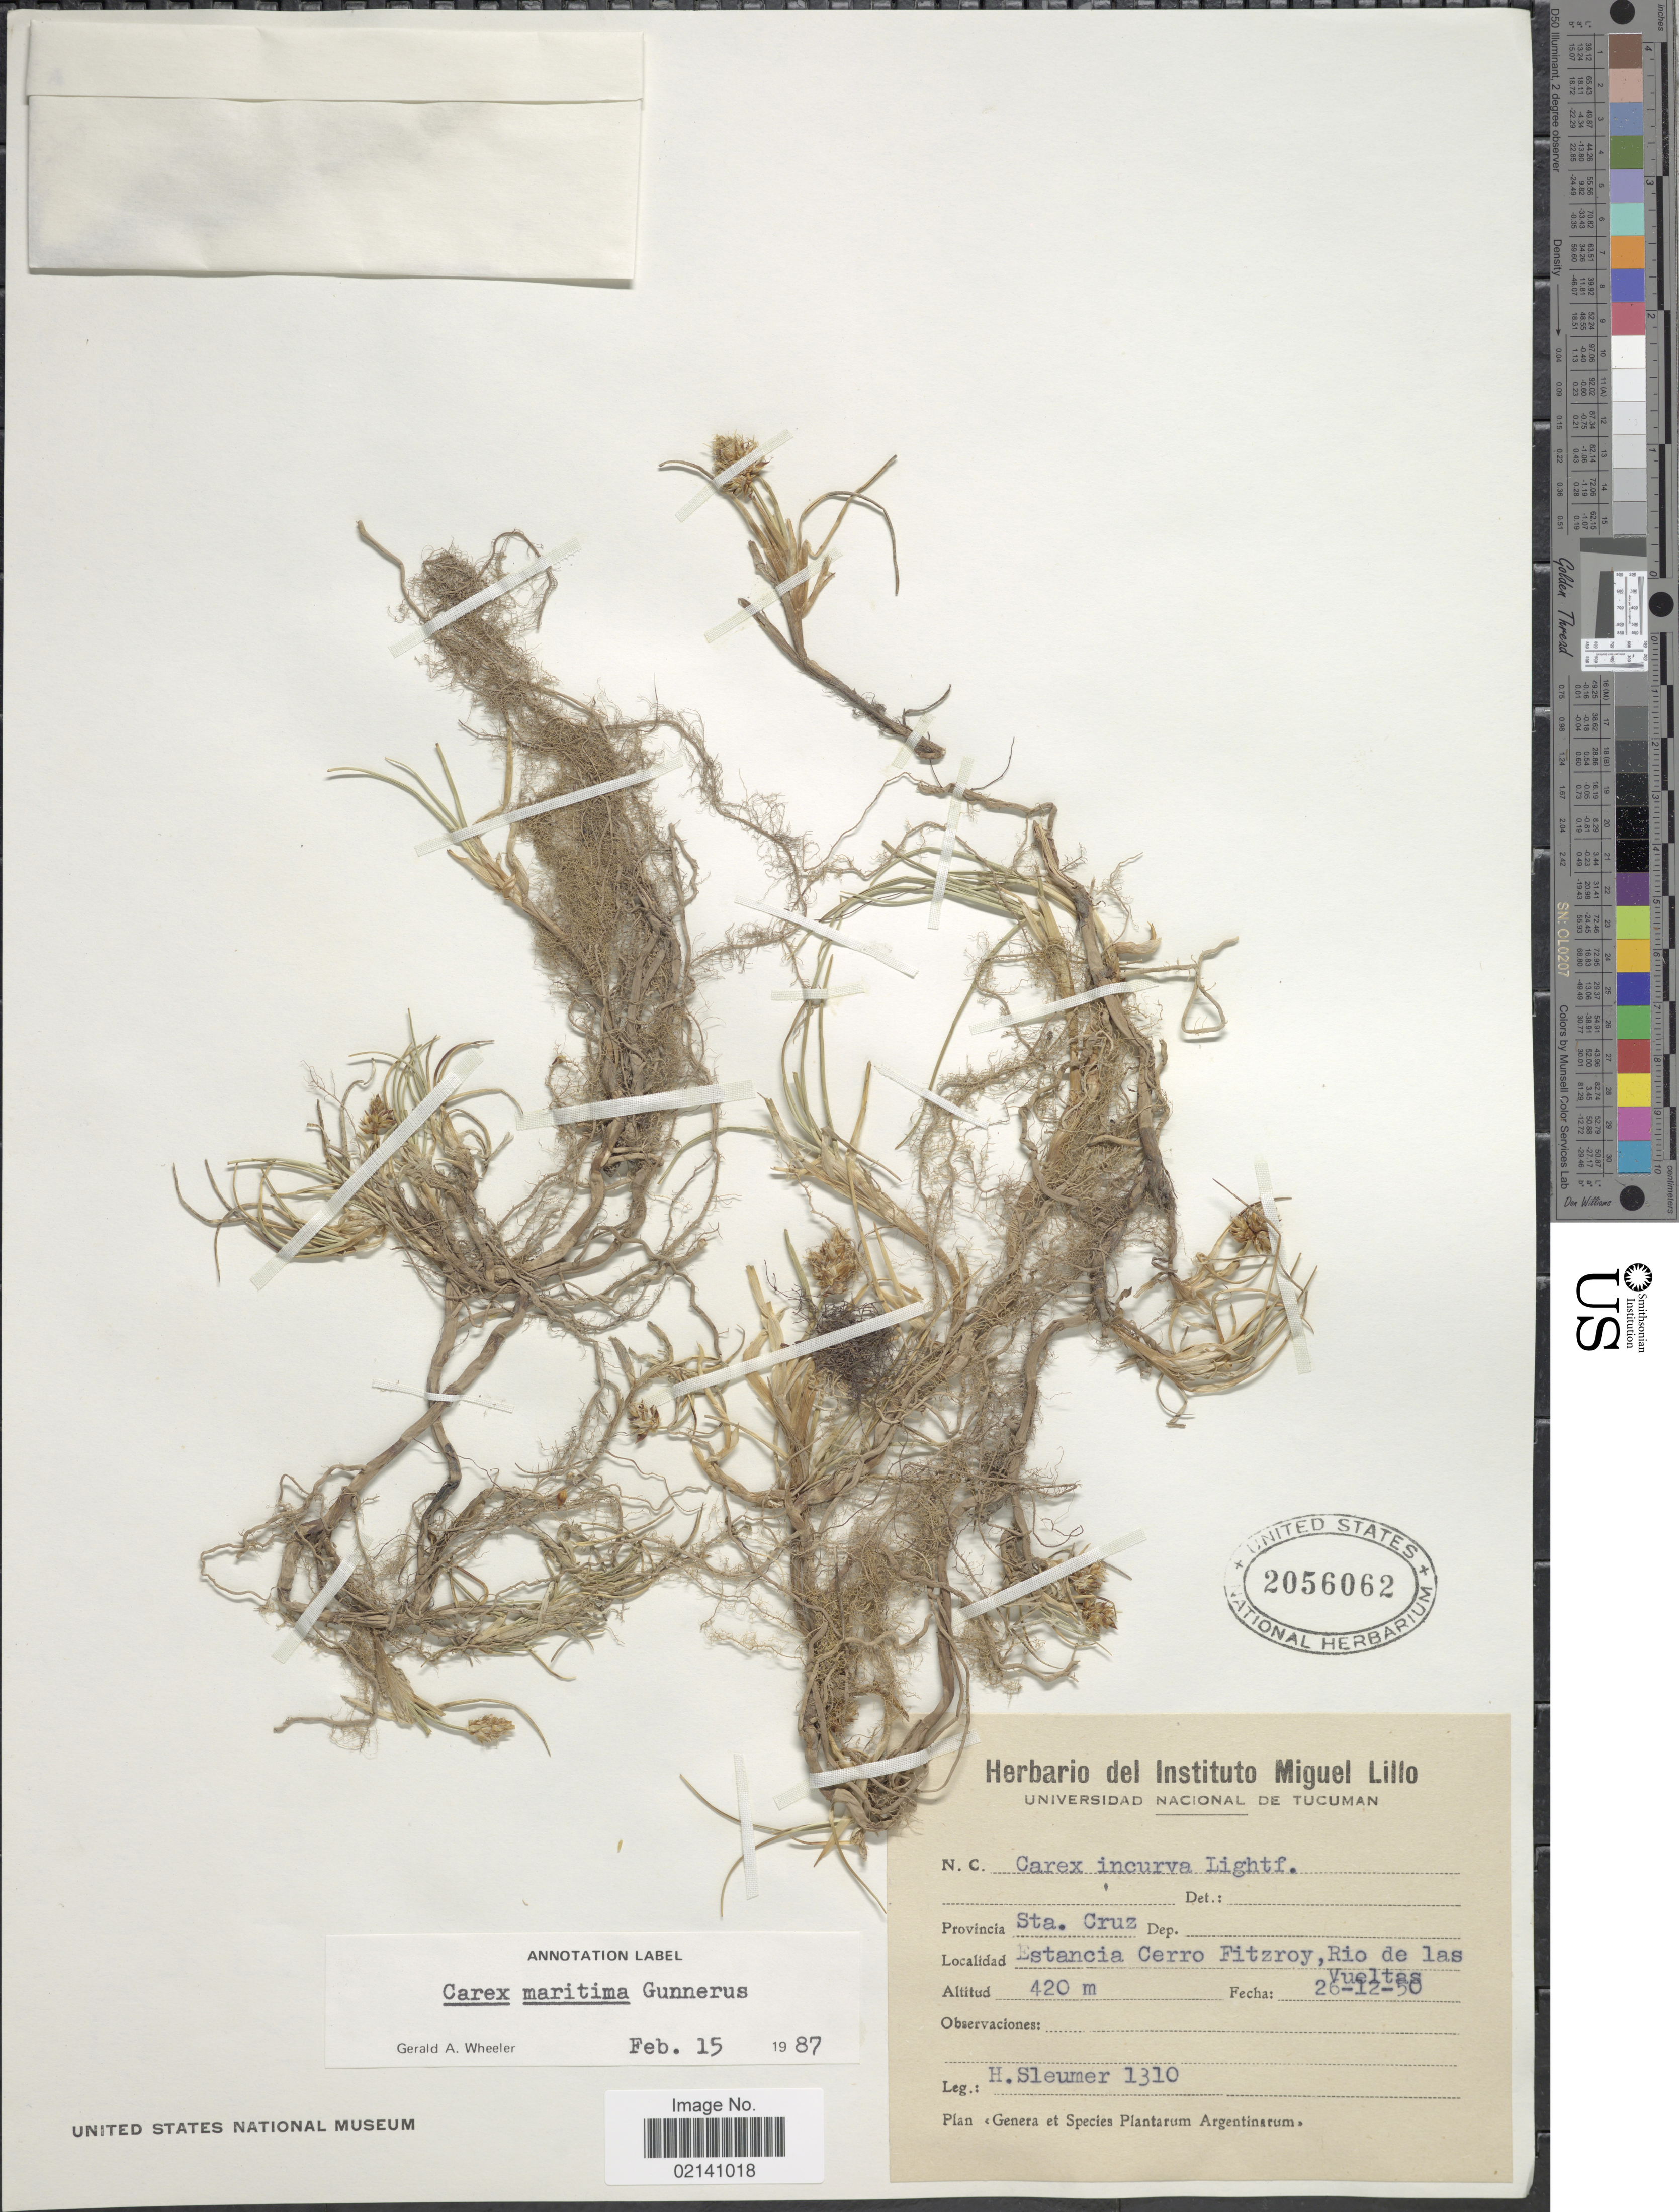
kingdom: Plantae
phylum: Tracheophyta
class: Liliopsida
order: Poales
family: Cyperaceae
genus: Carex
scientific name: Carex melanocystis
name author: É. Desv.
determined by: Jimnéz-Mejias, Pedro, (UPOS), Universidad Pablo de Olavide (SPAIN)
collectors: H. O. Sleumer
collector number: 1310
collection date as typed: Transcribed d/m/y: 26/12/50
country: Argentina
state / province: Santa Cruz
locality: Provincia Sta. Cruz, Estancia Cerro Fitzroy, Rio de las Vueltas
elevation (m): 420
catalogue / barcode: US 2056062